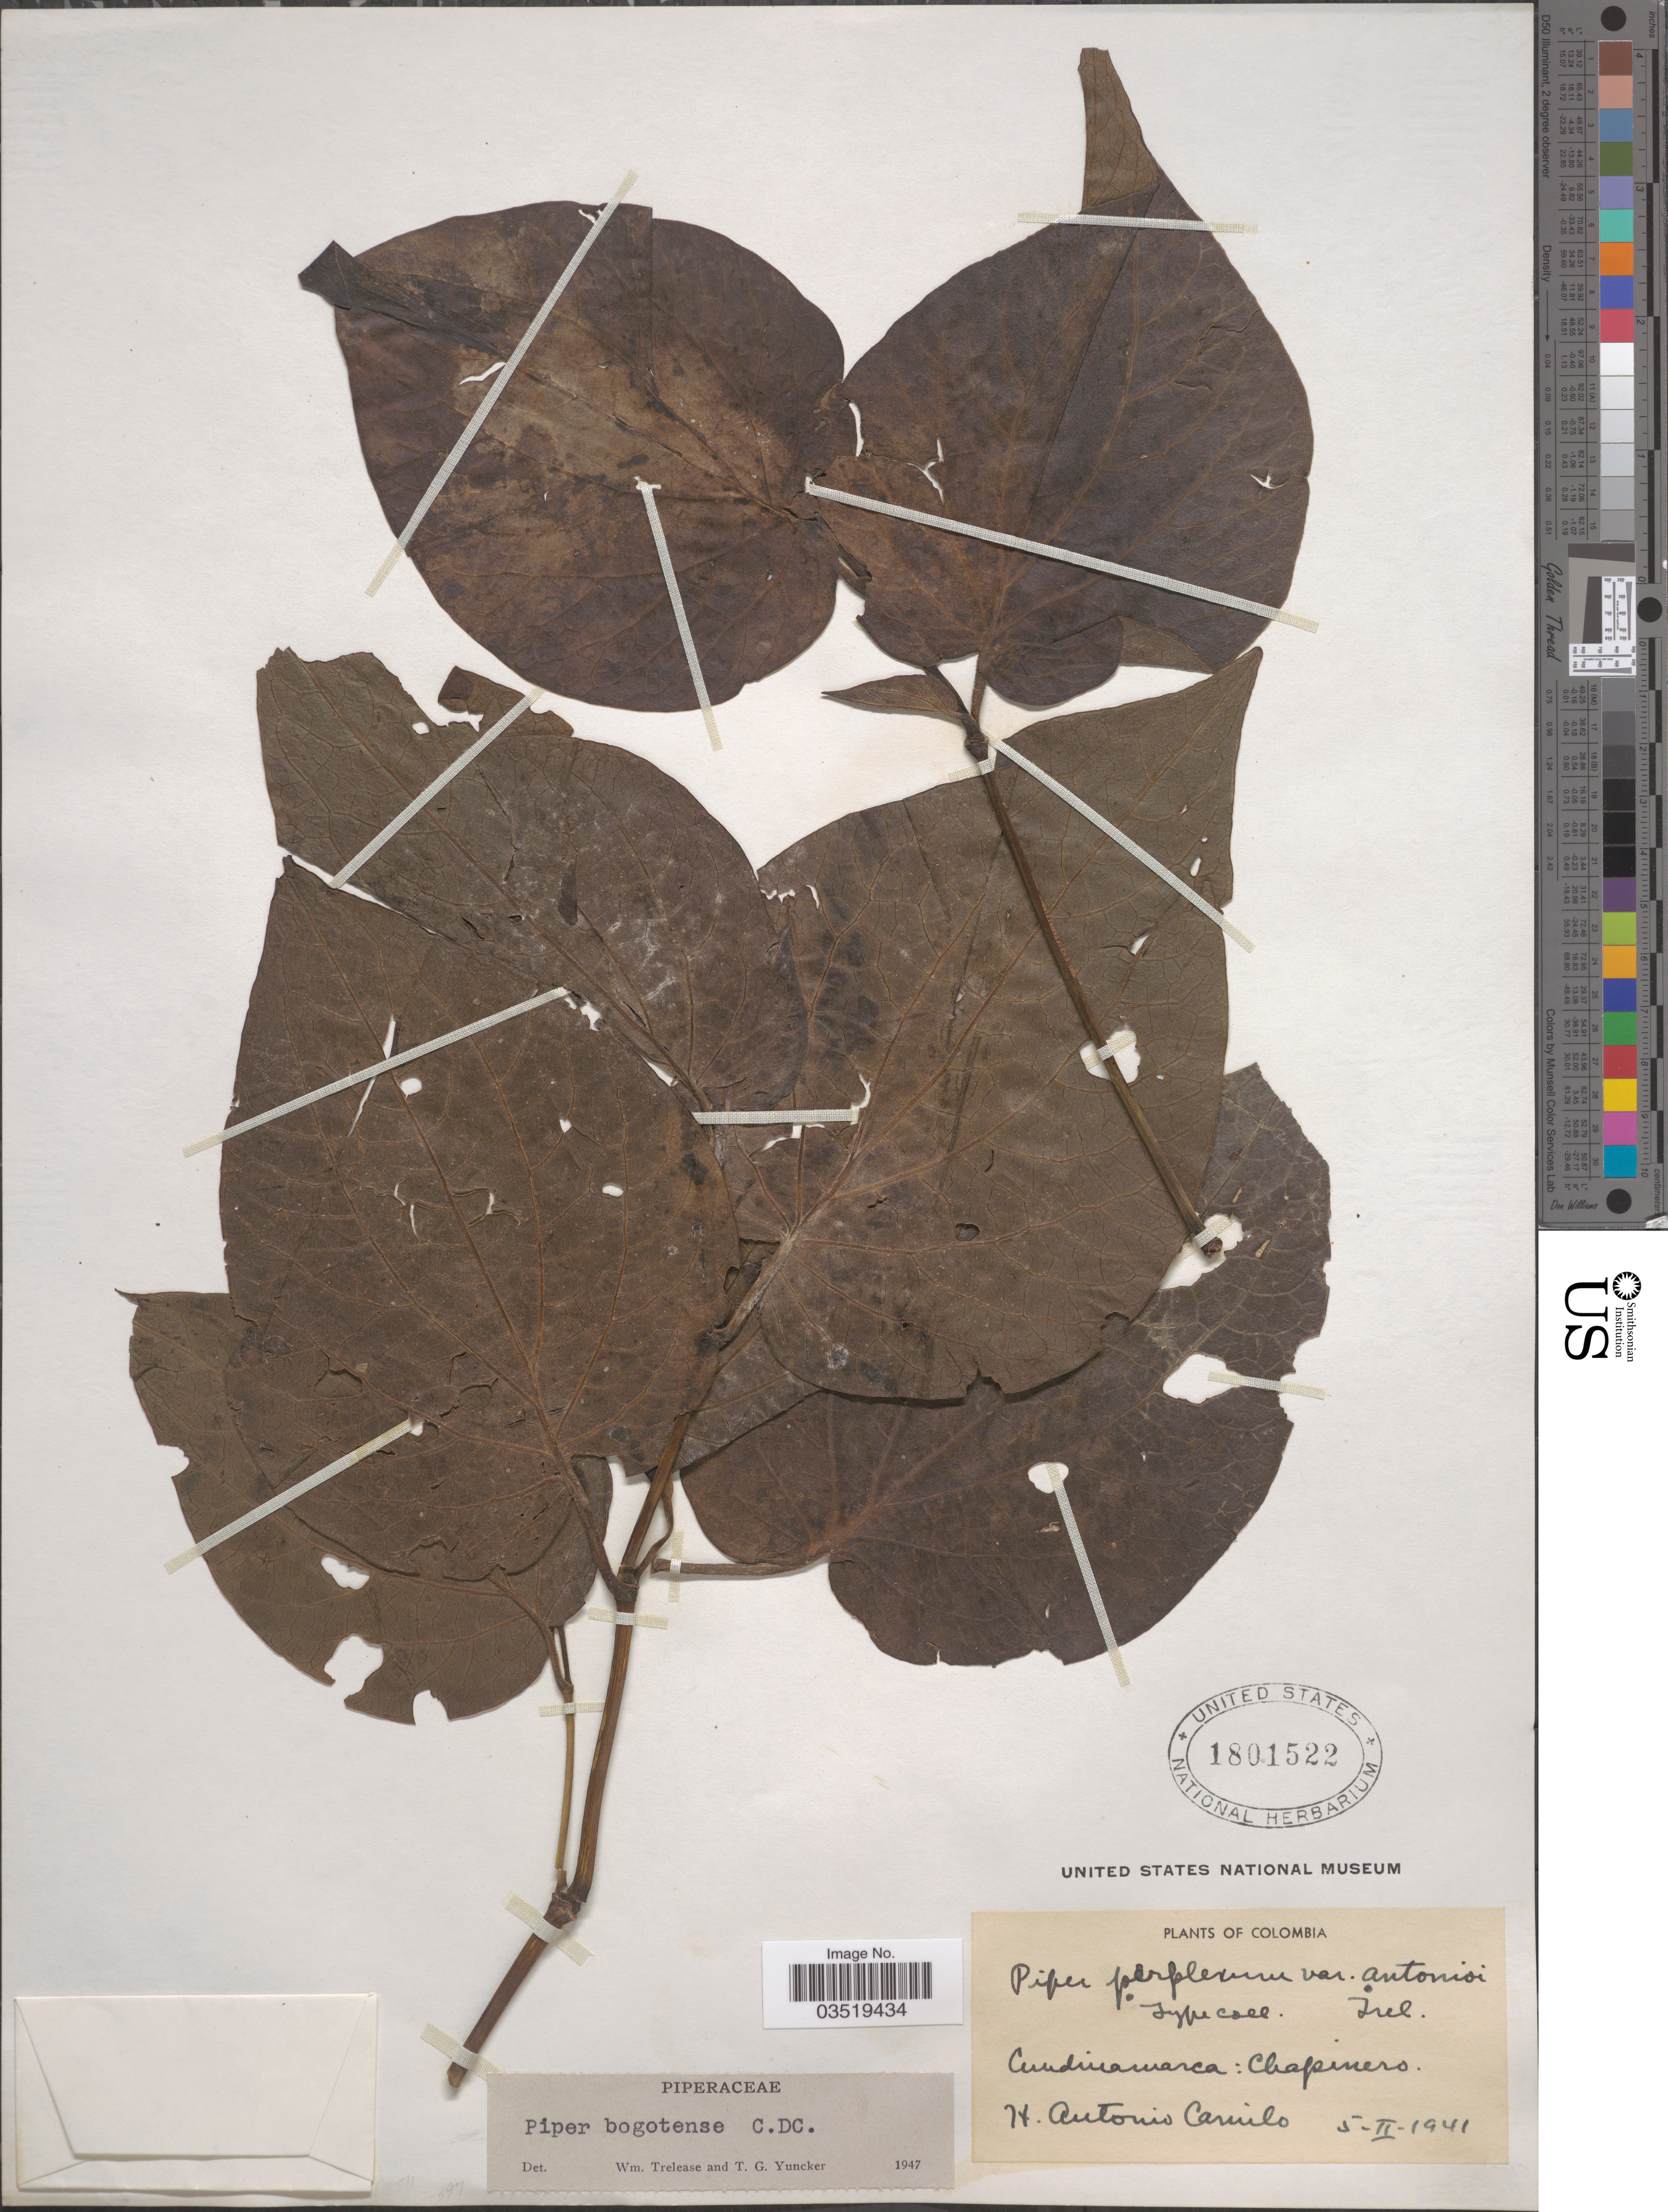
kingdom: Plantae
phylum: Tracheophyta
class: Magnoliopsida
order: Piperales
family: Piperaceae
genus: Piper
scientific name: Piper bogotense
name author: C. DC.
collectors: H. Camilo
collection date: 1941-02-05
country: Colombia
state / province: Cundinamarca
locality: Chapinero.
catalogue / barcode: US 1801522